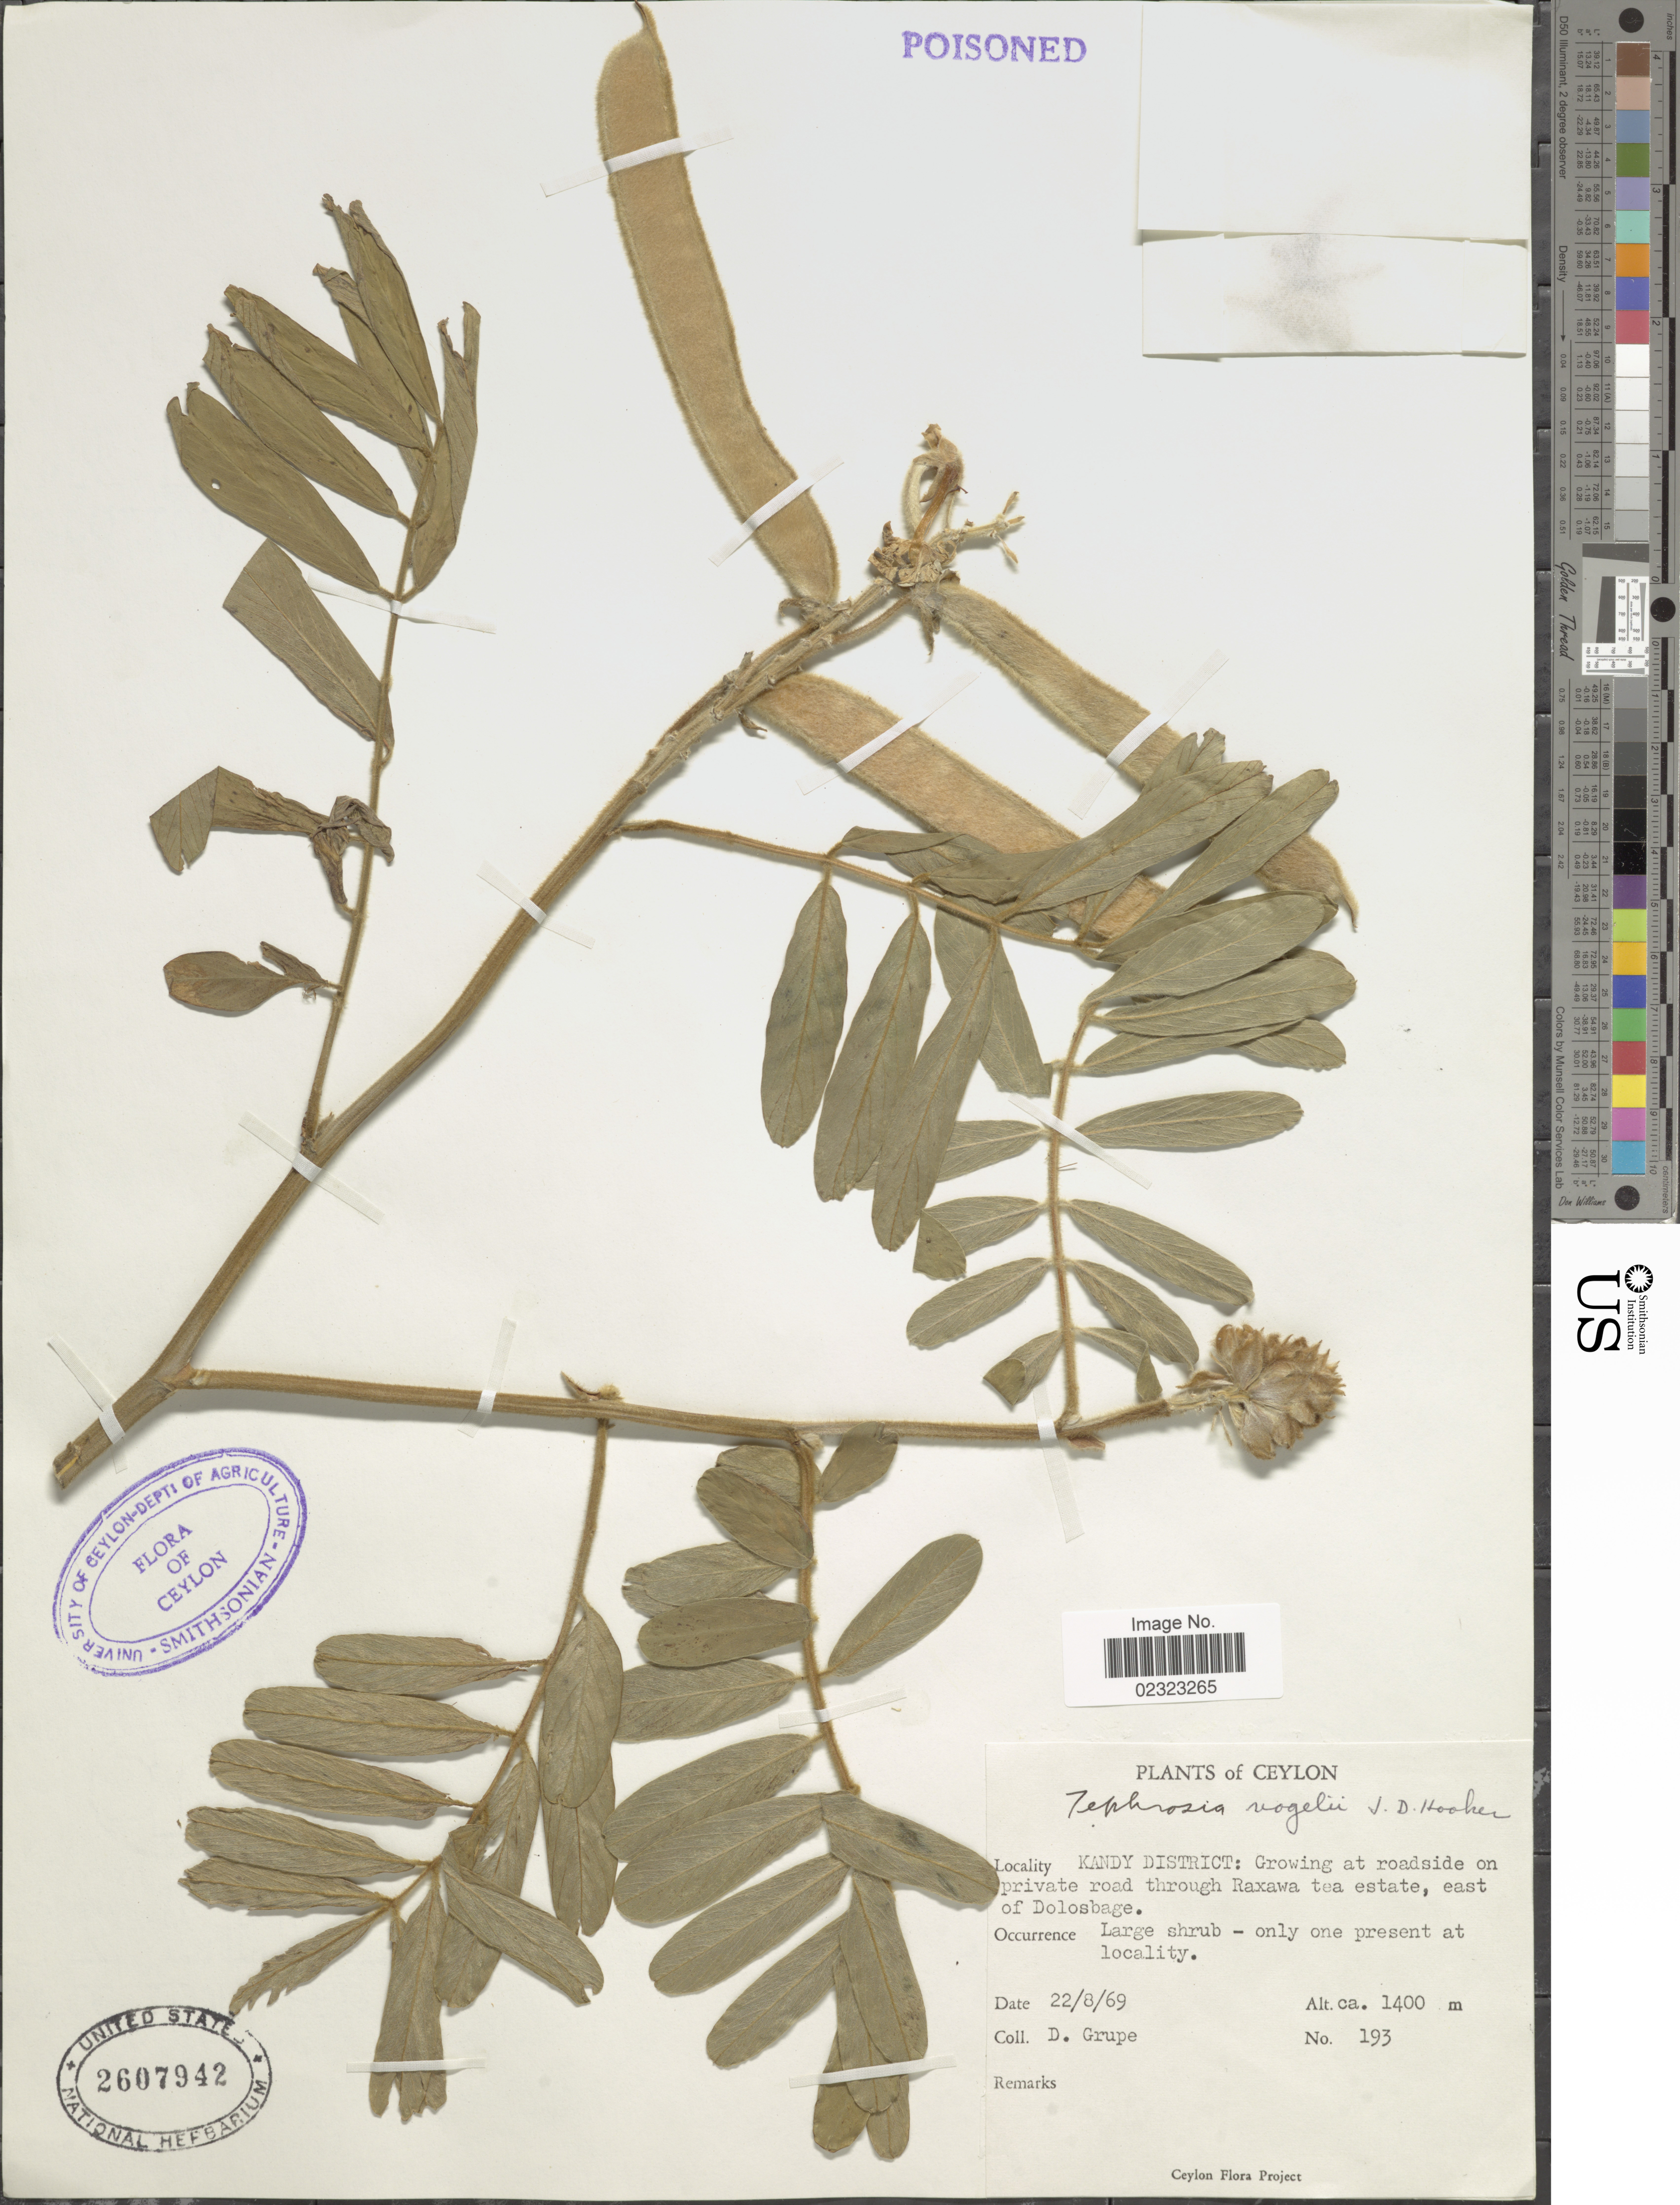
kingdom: Plantae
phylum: Tracheophyta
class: Magnoliopsida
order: Fabales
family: Fabaceae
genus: Tephrosia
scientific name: Tephrosia vogelii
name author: Hook. f.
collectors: D. Grupe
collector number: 193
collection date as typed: Transcribed d/m/y: 22/8/69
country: Sri Lanka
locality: Ceylon, Kandy District: growing at roadside on private road through Raxawa tea estate, east of Dolosbage.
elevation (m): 1400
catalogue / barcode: US 2607942